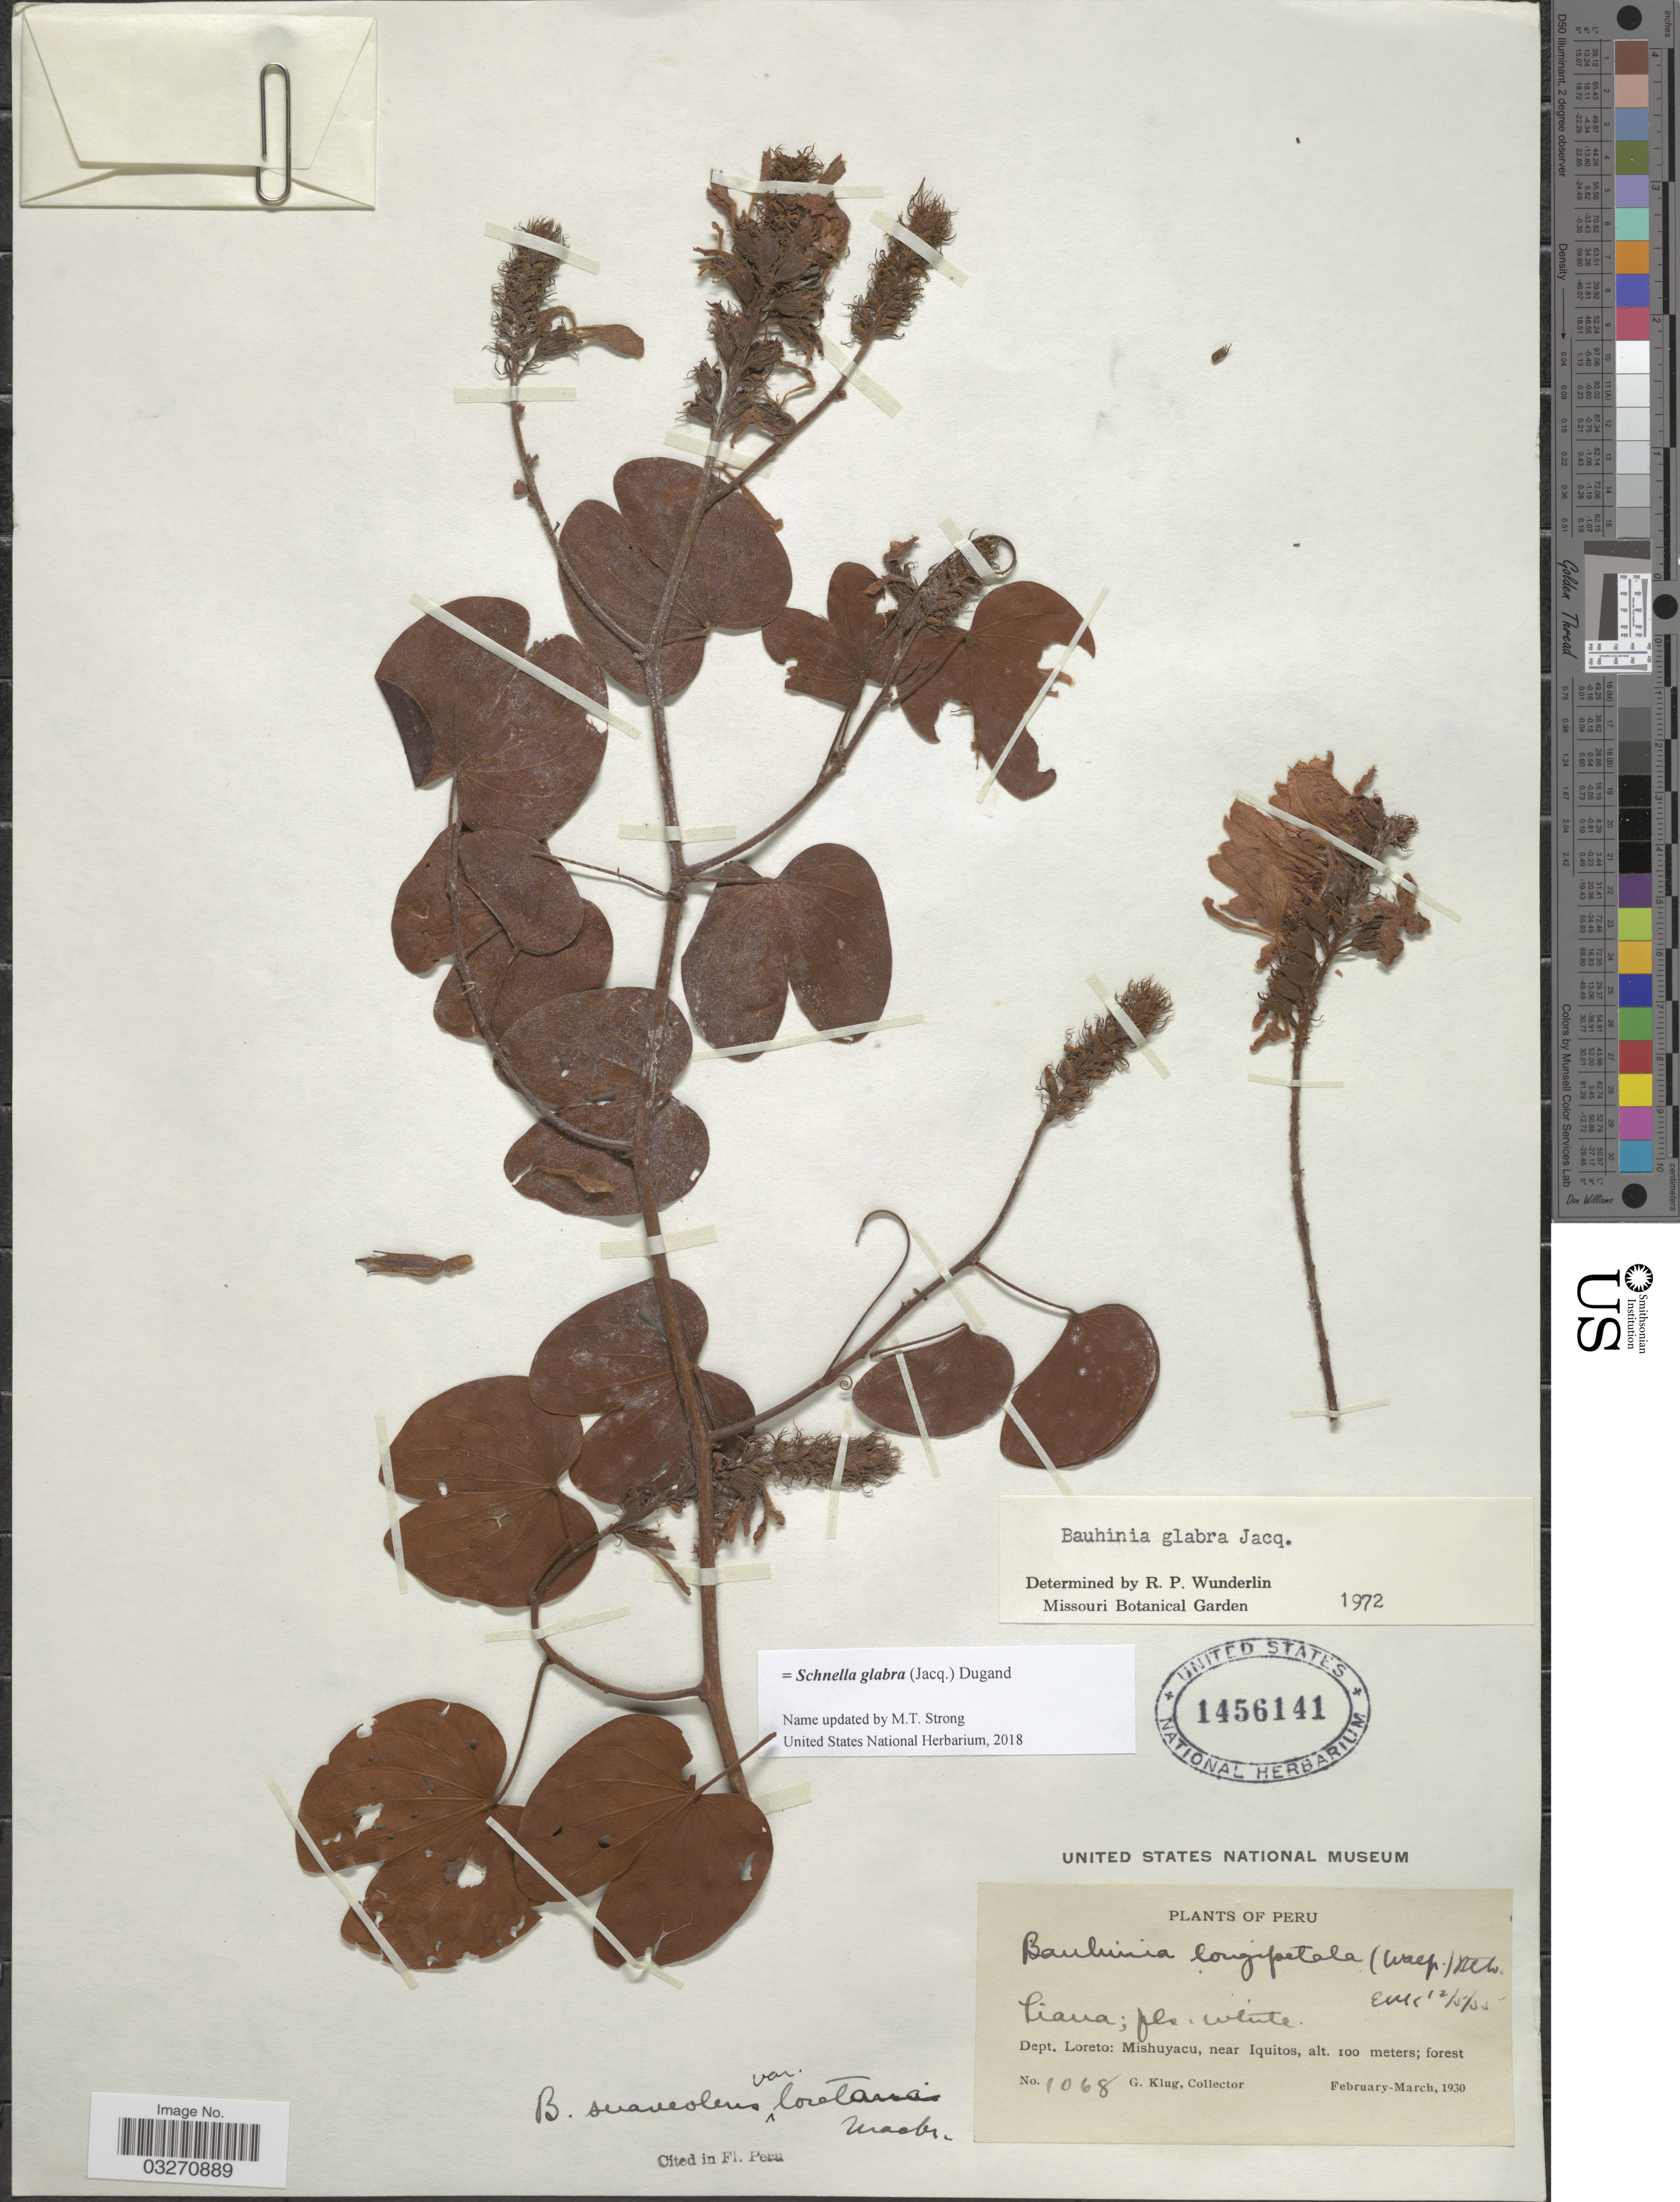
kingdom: Plantae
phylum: Tracheophyta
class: Magnoliopsida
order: Fabales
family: Fabaceae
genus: Schnella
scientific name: Schnella glabra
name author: (Jacq.) Dugand G.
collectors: G. Klug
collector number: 108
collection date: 1930-02/1930-03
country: Peru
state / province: Loreto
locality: Dept. Loreto: Mishuyacu, near Iquitos.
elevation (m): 100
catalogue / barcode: US 1456141